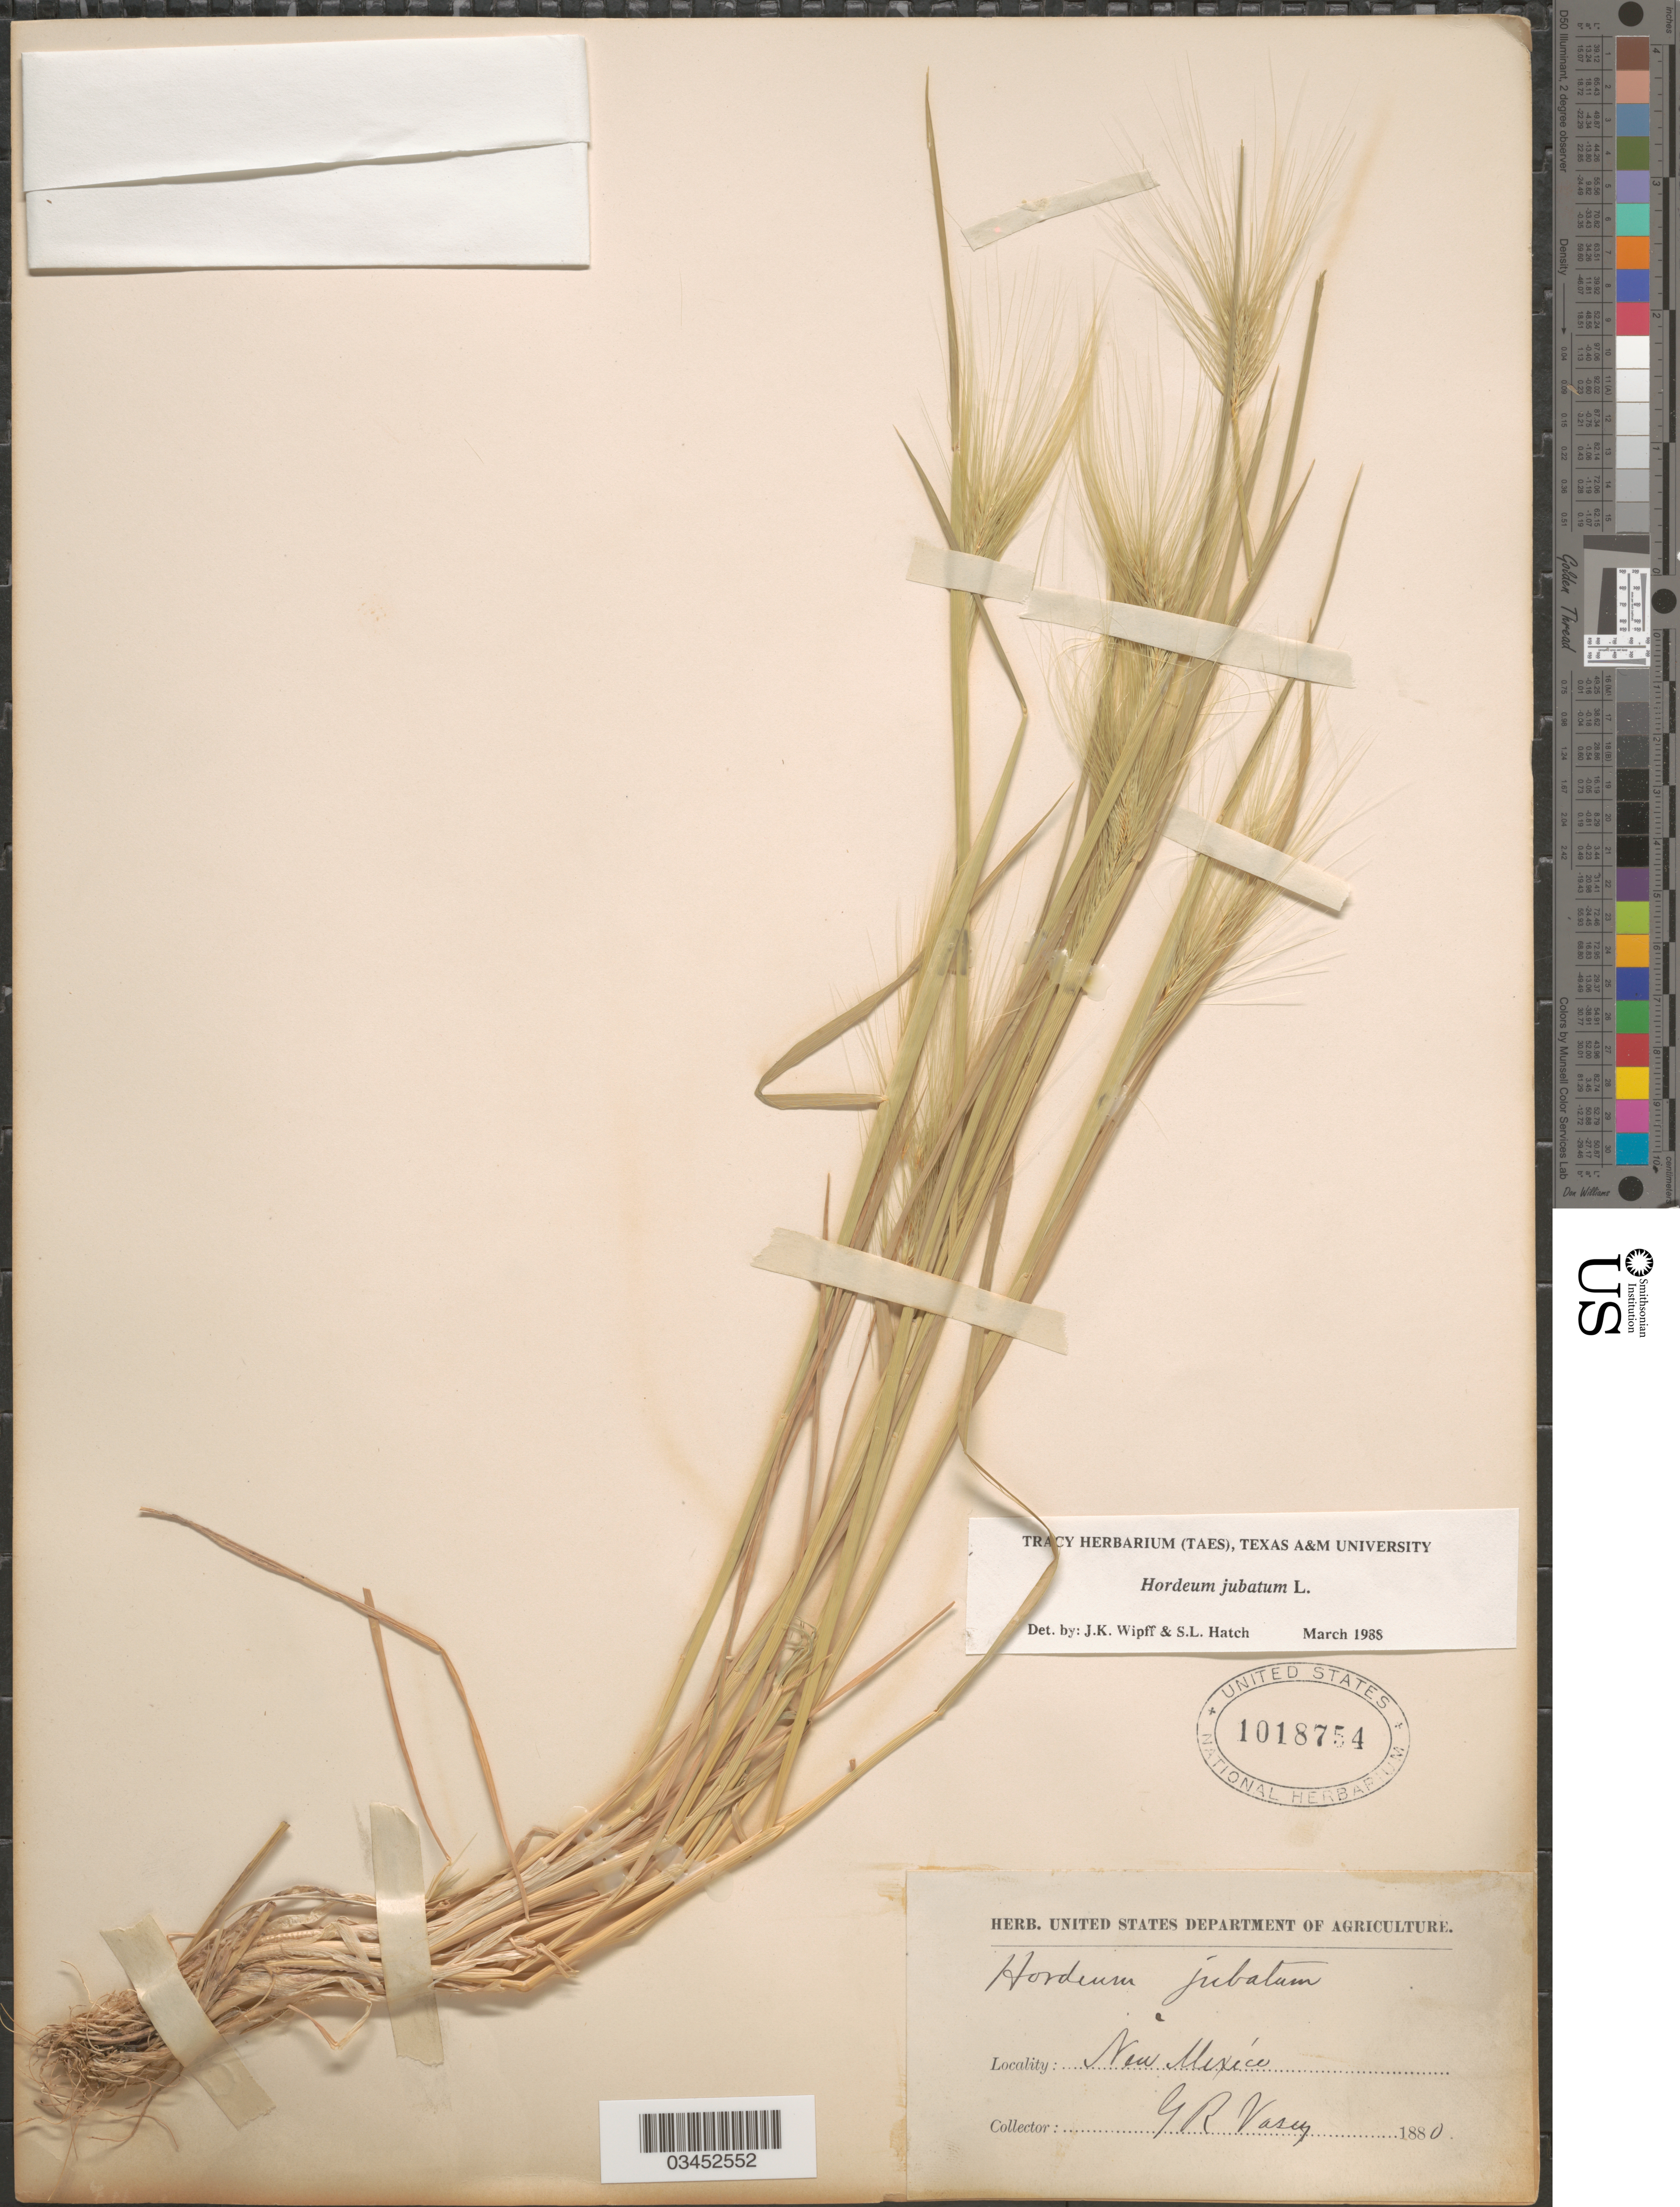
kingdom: Plantae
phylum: Tracheophyta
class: Liliopsida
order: Poales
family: Poaceae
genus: Hordeum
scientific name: Hordeum jubatum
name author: L.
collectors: G. R. Vasey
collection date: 1880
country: United States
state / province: New Mexico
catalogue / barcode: US 1018754